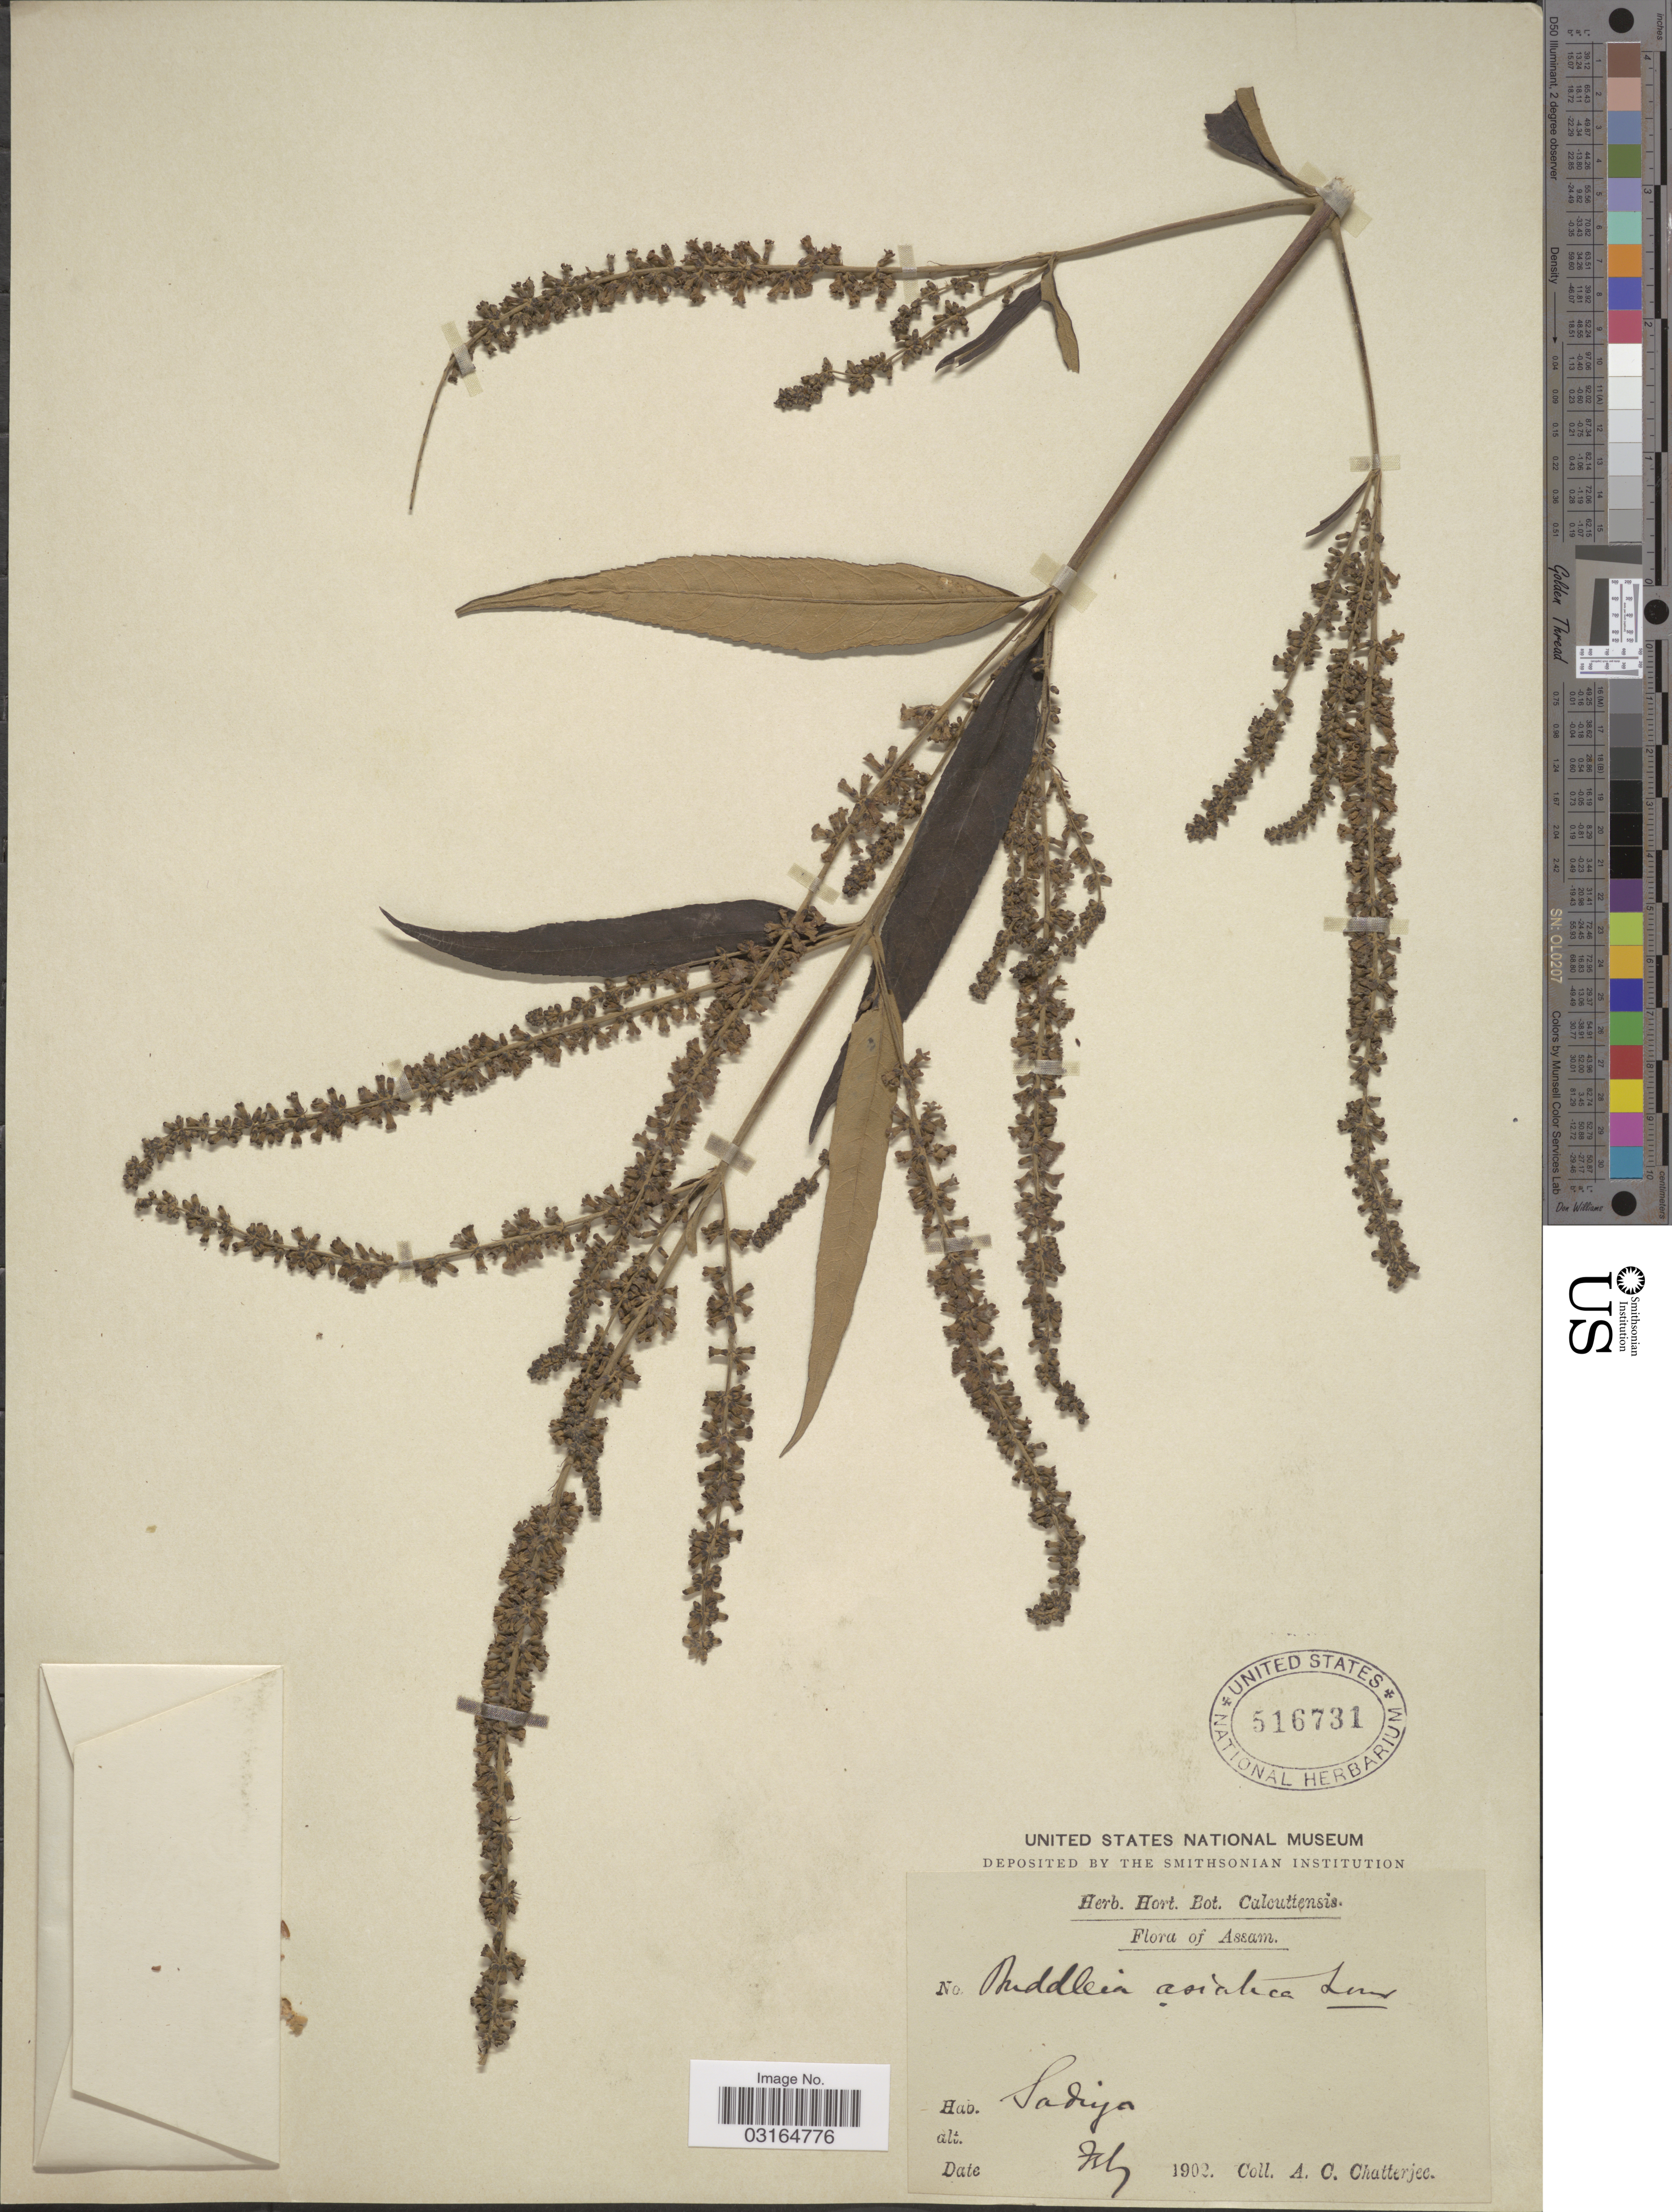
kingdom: Plantae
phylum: Tracheophyta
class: Magnoliopsida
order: Lamiales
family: Scrophulariaceae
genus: Buddleja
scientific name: Buddleja asiatica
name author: Lour.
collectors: A. Chatterjee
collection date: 1902-07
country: India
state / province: Assam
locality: Sadiya.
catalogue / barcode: US 516731